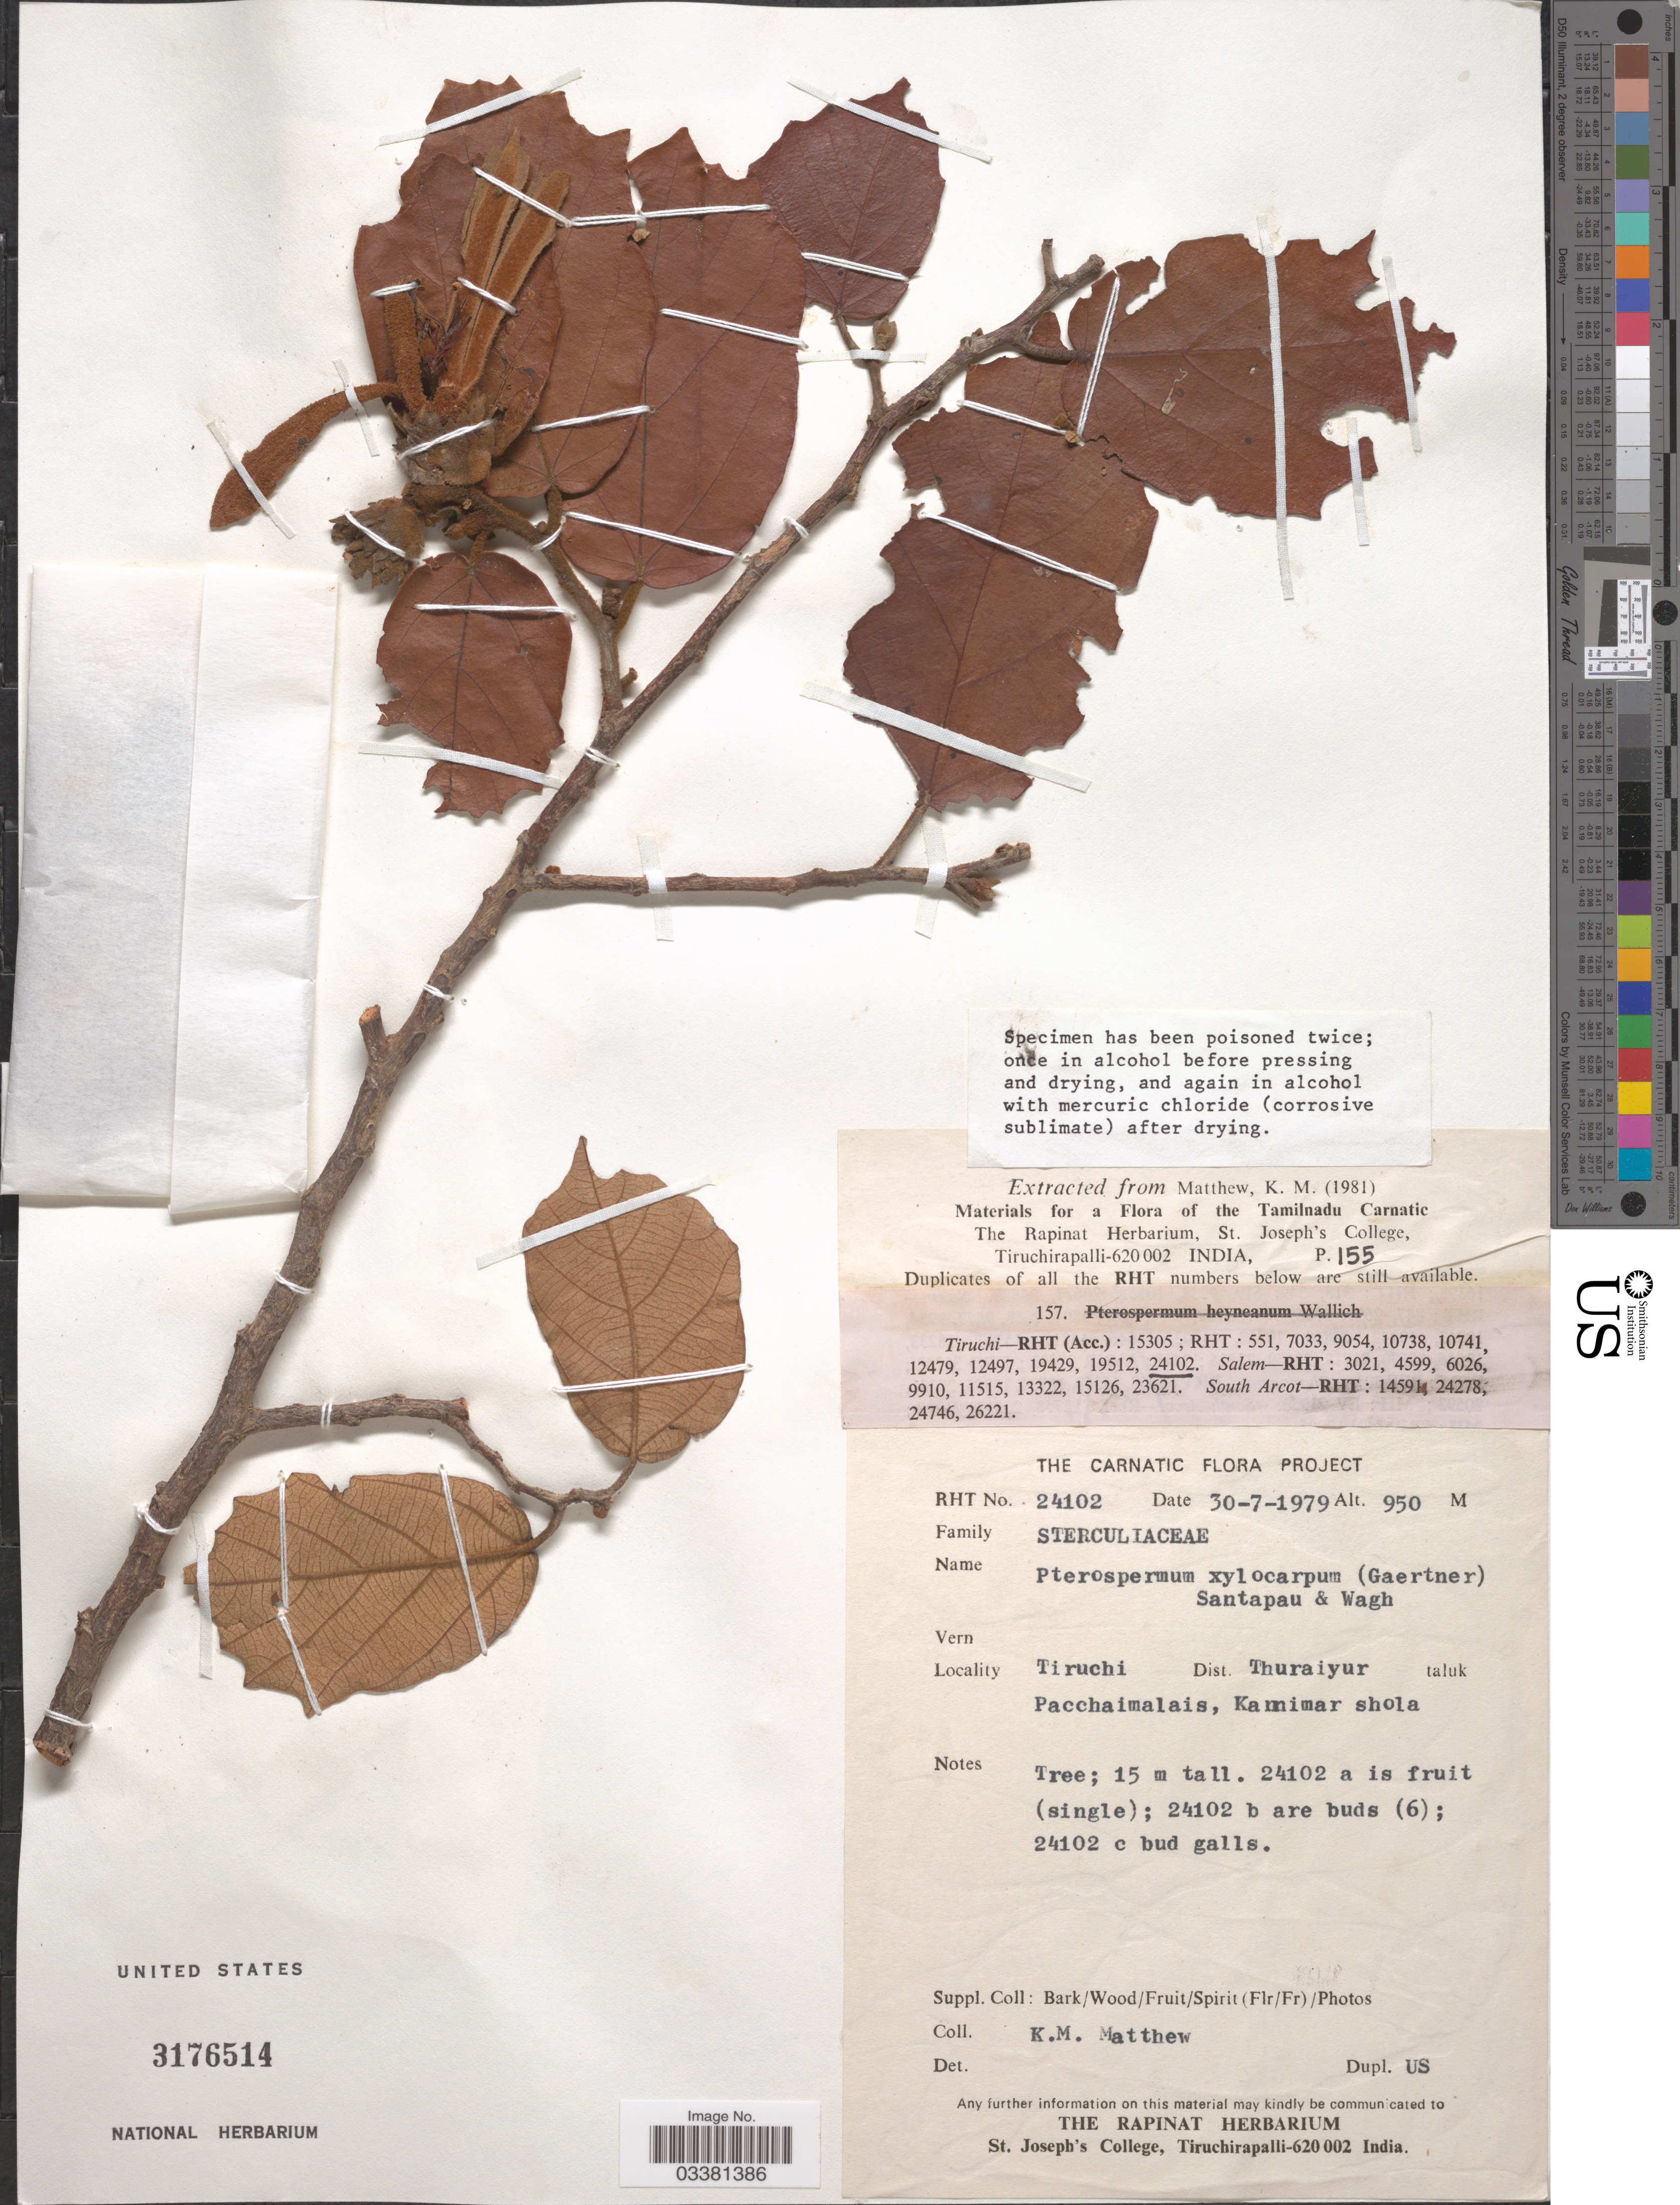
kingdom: Plantae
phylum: Tracheophyta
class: Magnoliopsida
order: Malvales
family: Malvaceae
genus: Pterospermum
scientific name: Pterospermum xylocarpum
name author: (Gaertn.) Oken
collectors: K. M. Matthew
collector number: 24102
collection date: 1979-07-30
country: India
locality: Tiruchi Dist. Thuraiyur taluk, Pacchaimalais, Kannimar shola.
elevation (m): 950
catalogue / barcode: US 3176514